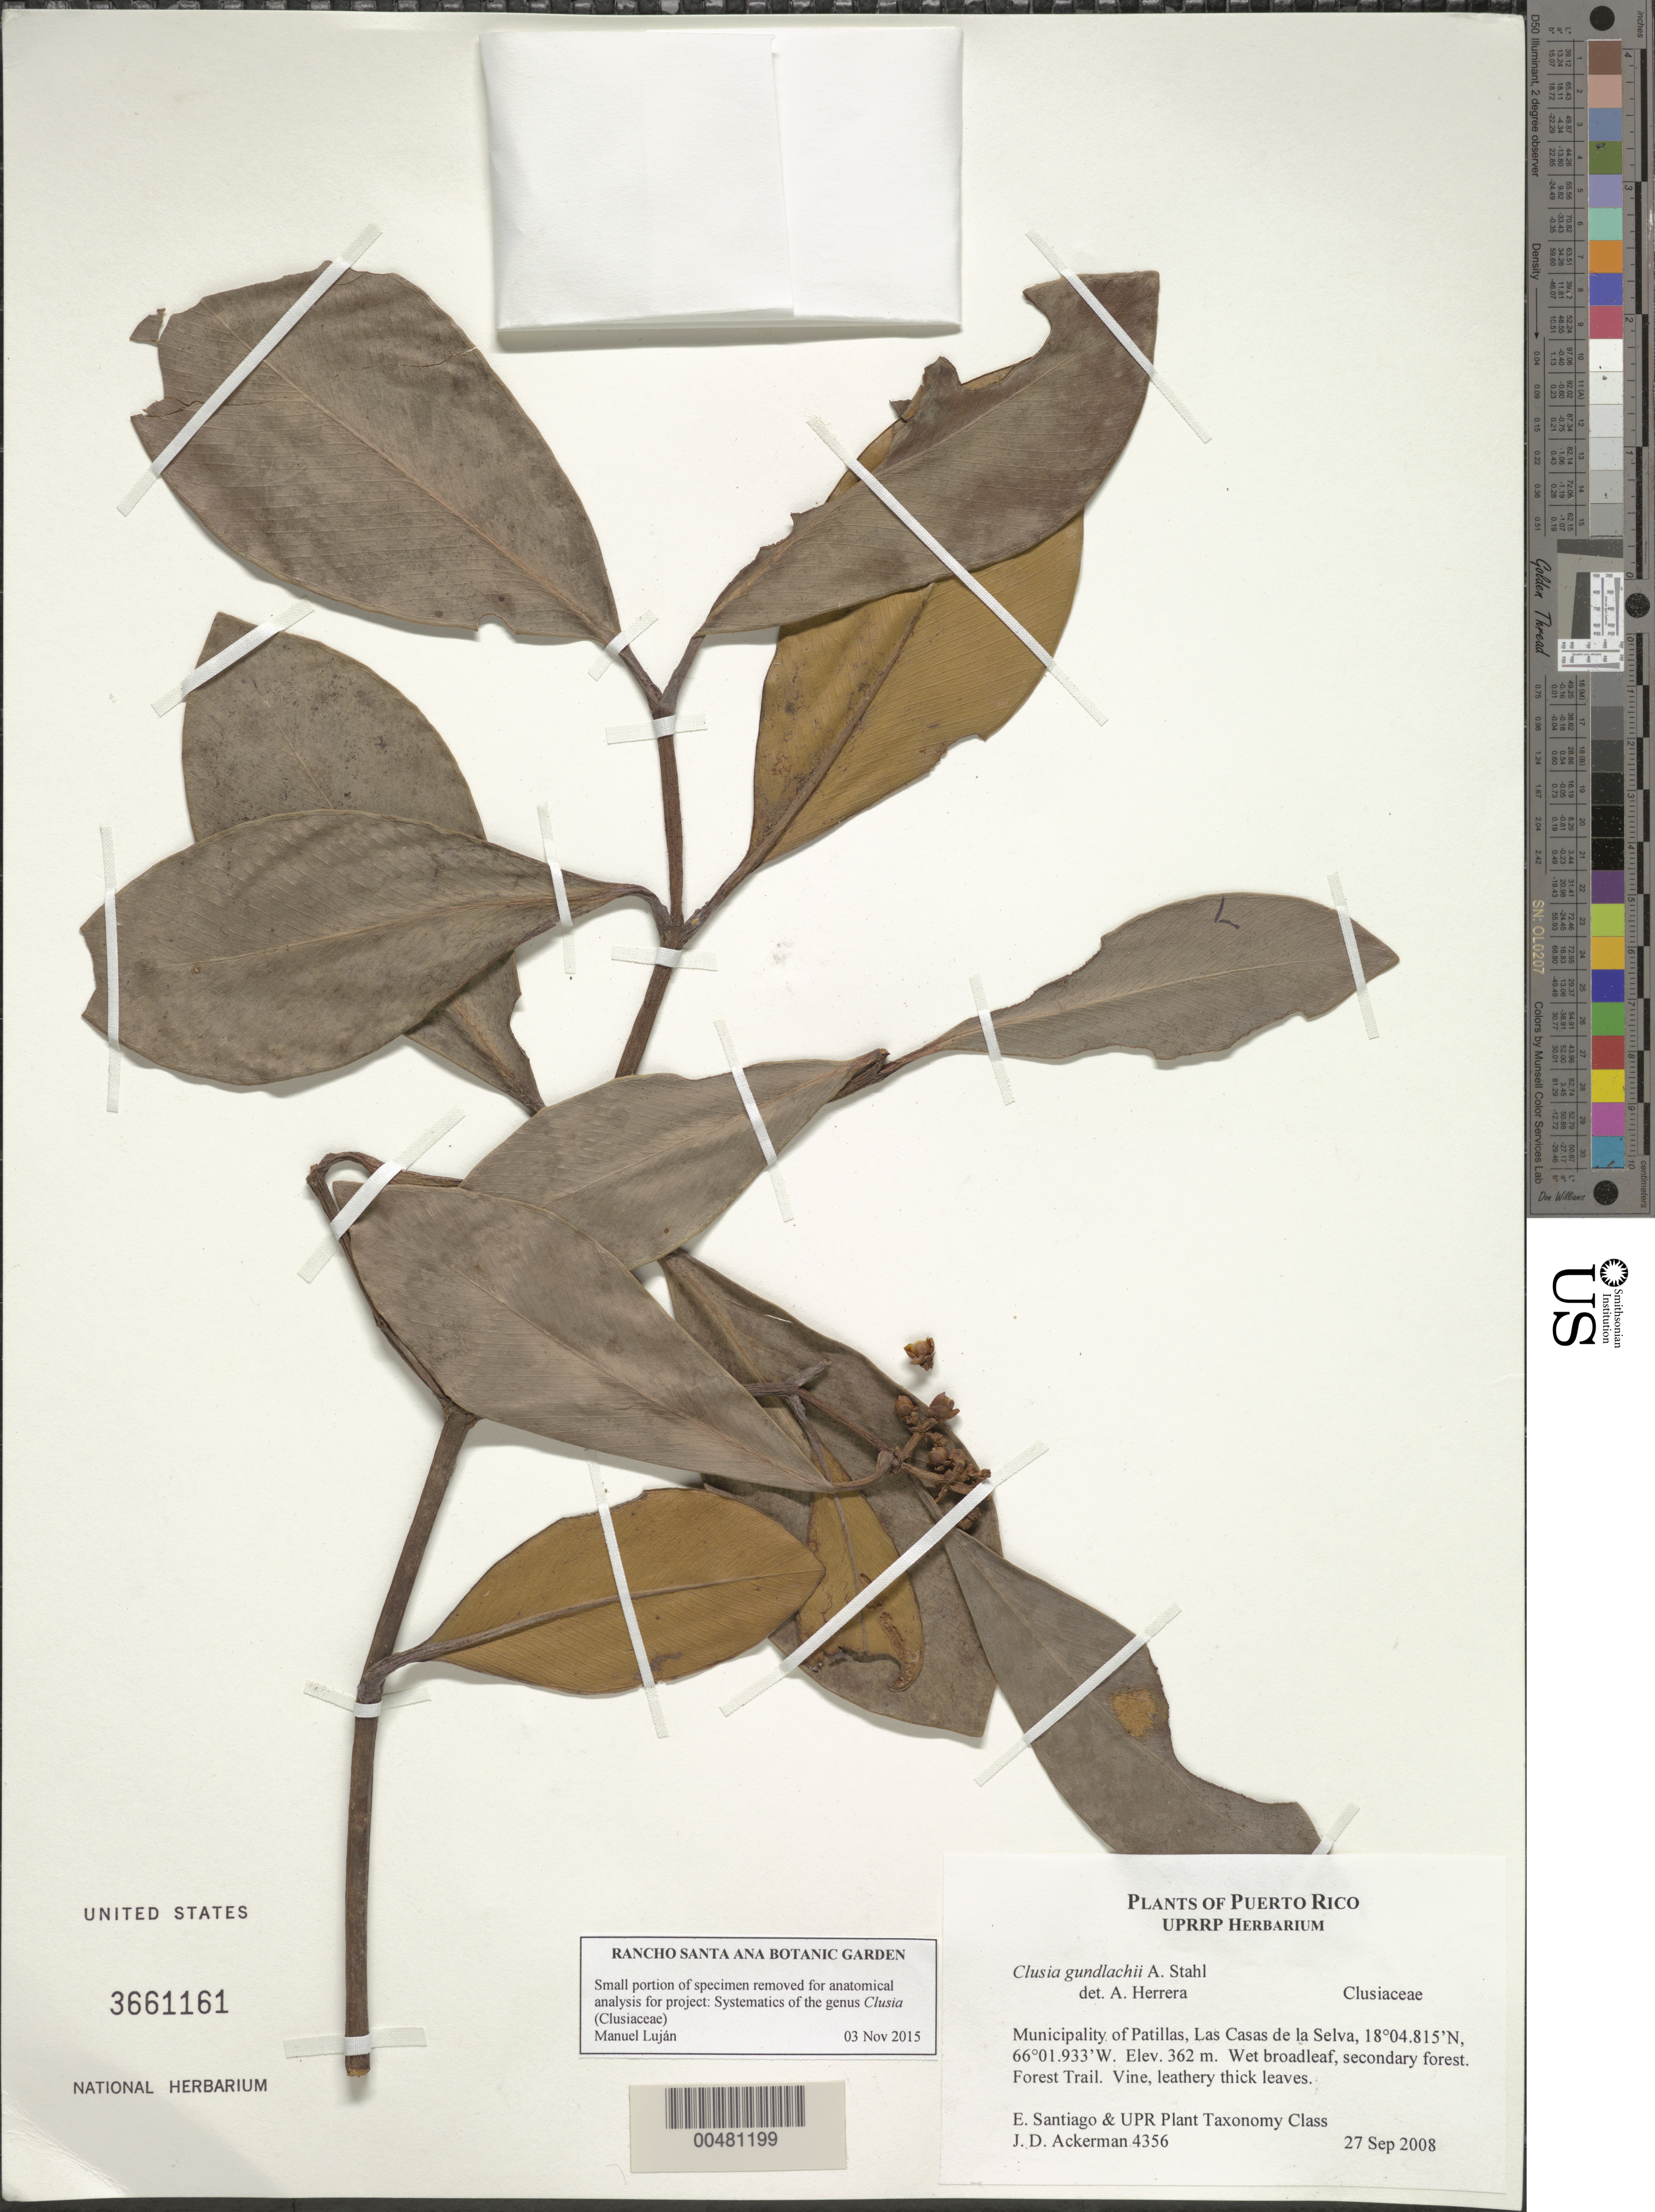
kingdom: Plantae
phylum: Tracheophyta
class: Magnoliopsida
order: Malpighiales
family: Clusiaceae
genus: Clusia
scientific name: Clusia gundlachii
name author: A. Stahl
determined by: Herrera, A.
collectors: J. D. Ackerman, E. Santiago & UPR Plant Taxonomy Class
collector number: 4356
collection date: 2008-09-27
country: Puerto Rico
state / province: Patillas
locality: Las Casas de la Selva.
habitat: Wet broadleaf, secondary forest. Forest trail.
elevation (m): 362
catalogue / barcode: US 3661161